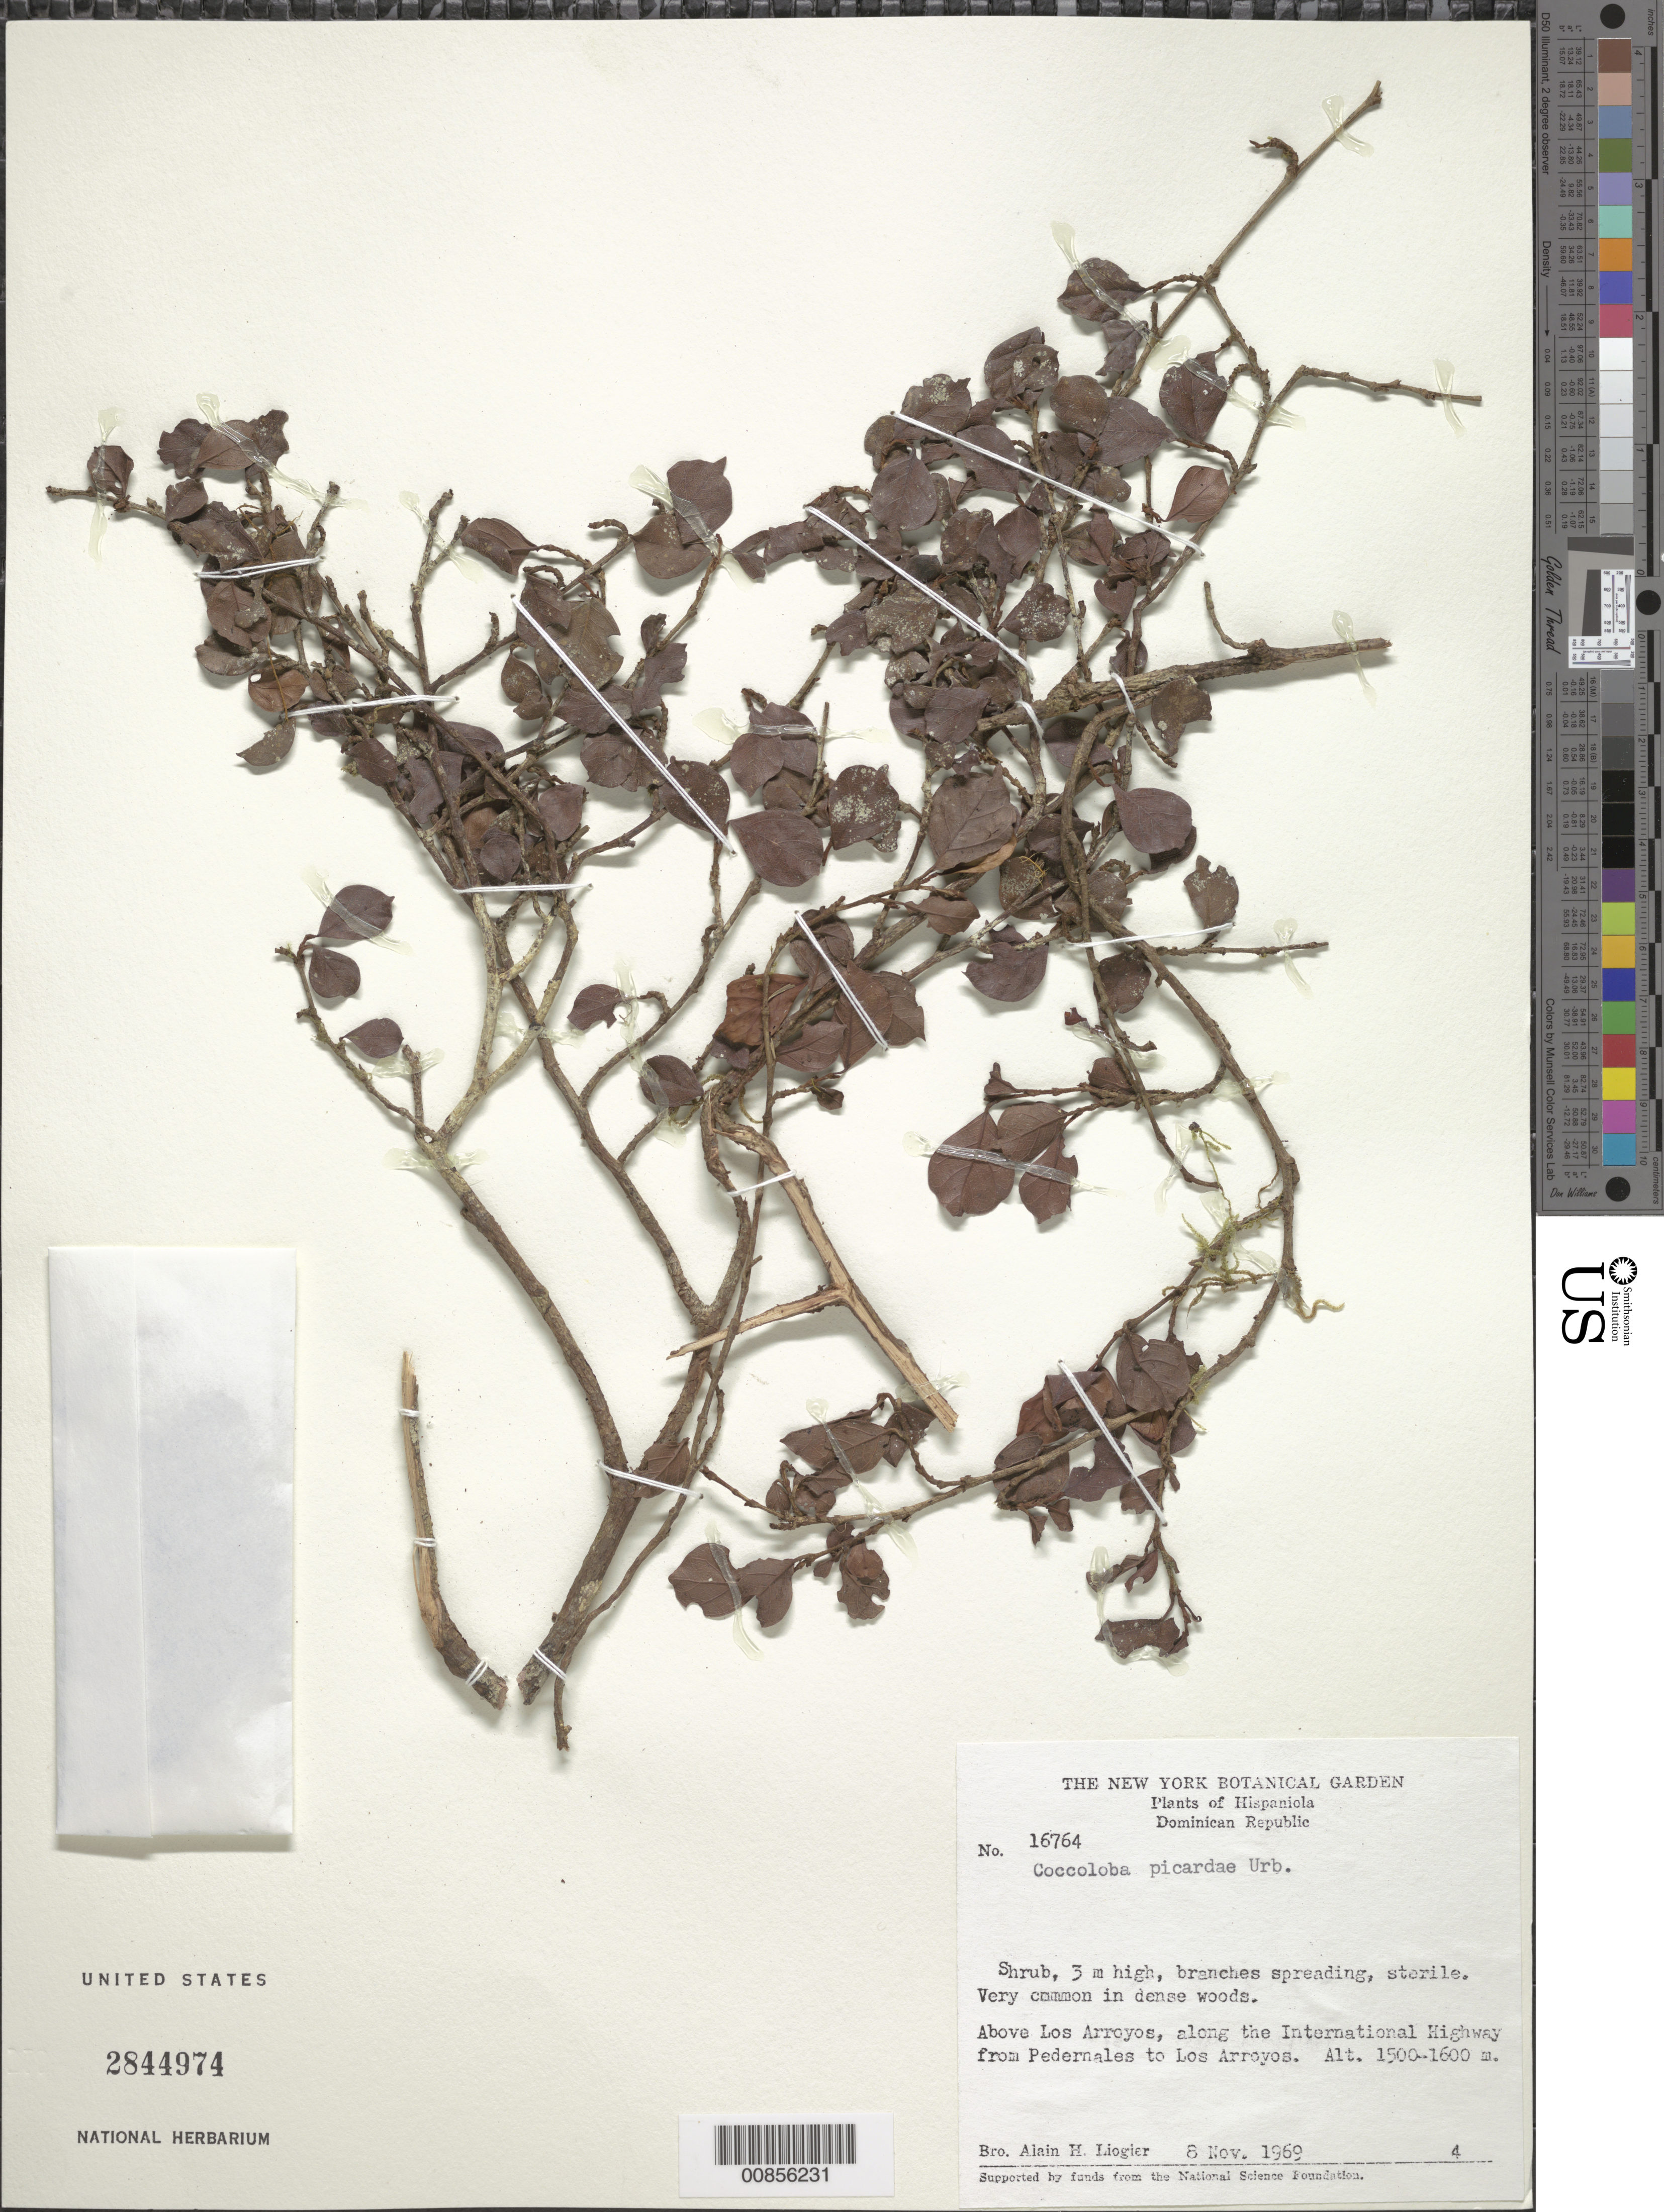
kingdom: Plantae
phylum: Tracheophyta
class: Magnoliopsida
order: Caryophyllales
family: Polygonaceae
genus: Coccoloba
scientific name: Coccoloba picardae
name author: Urb.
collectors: A. H. Liogier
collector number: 16764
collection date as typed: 08 Nov 1969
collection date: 1969-11-08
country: Dominican Republic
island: Hispaniola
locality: Above Los Arroyos, along the International Highway from Pedernales to Los Arroyos.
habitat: Very common in dense woods.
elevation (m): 1500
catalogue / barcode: US 2844974